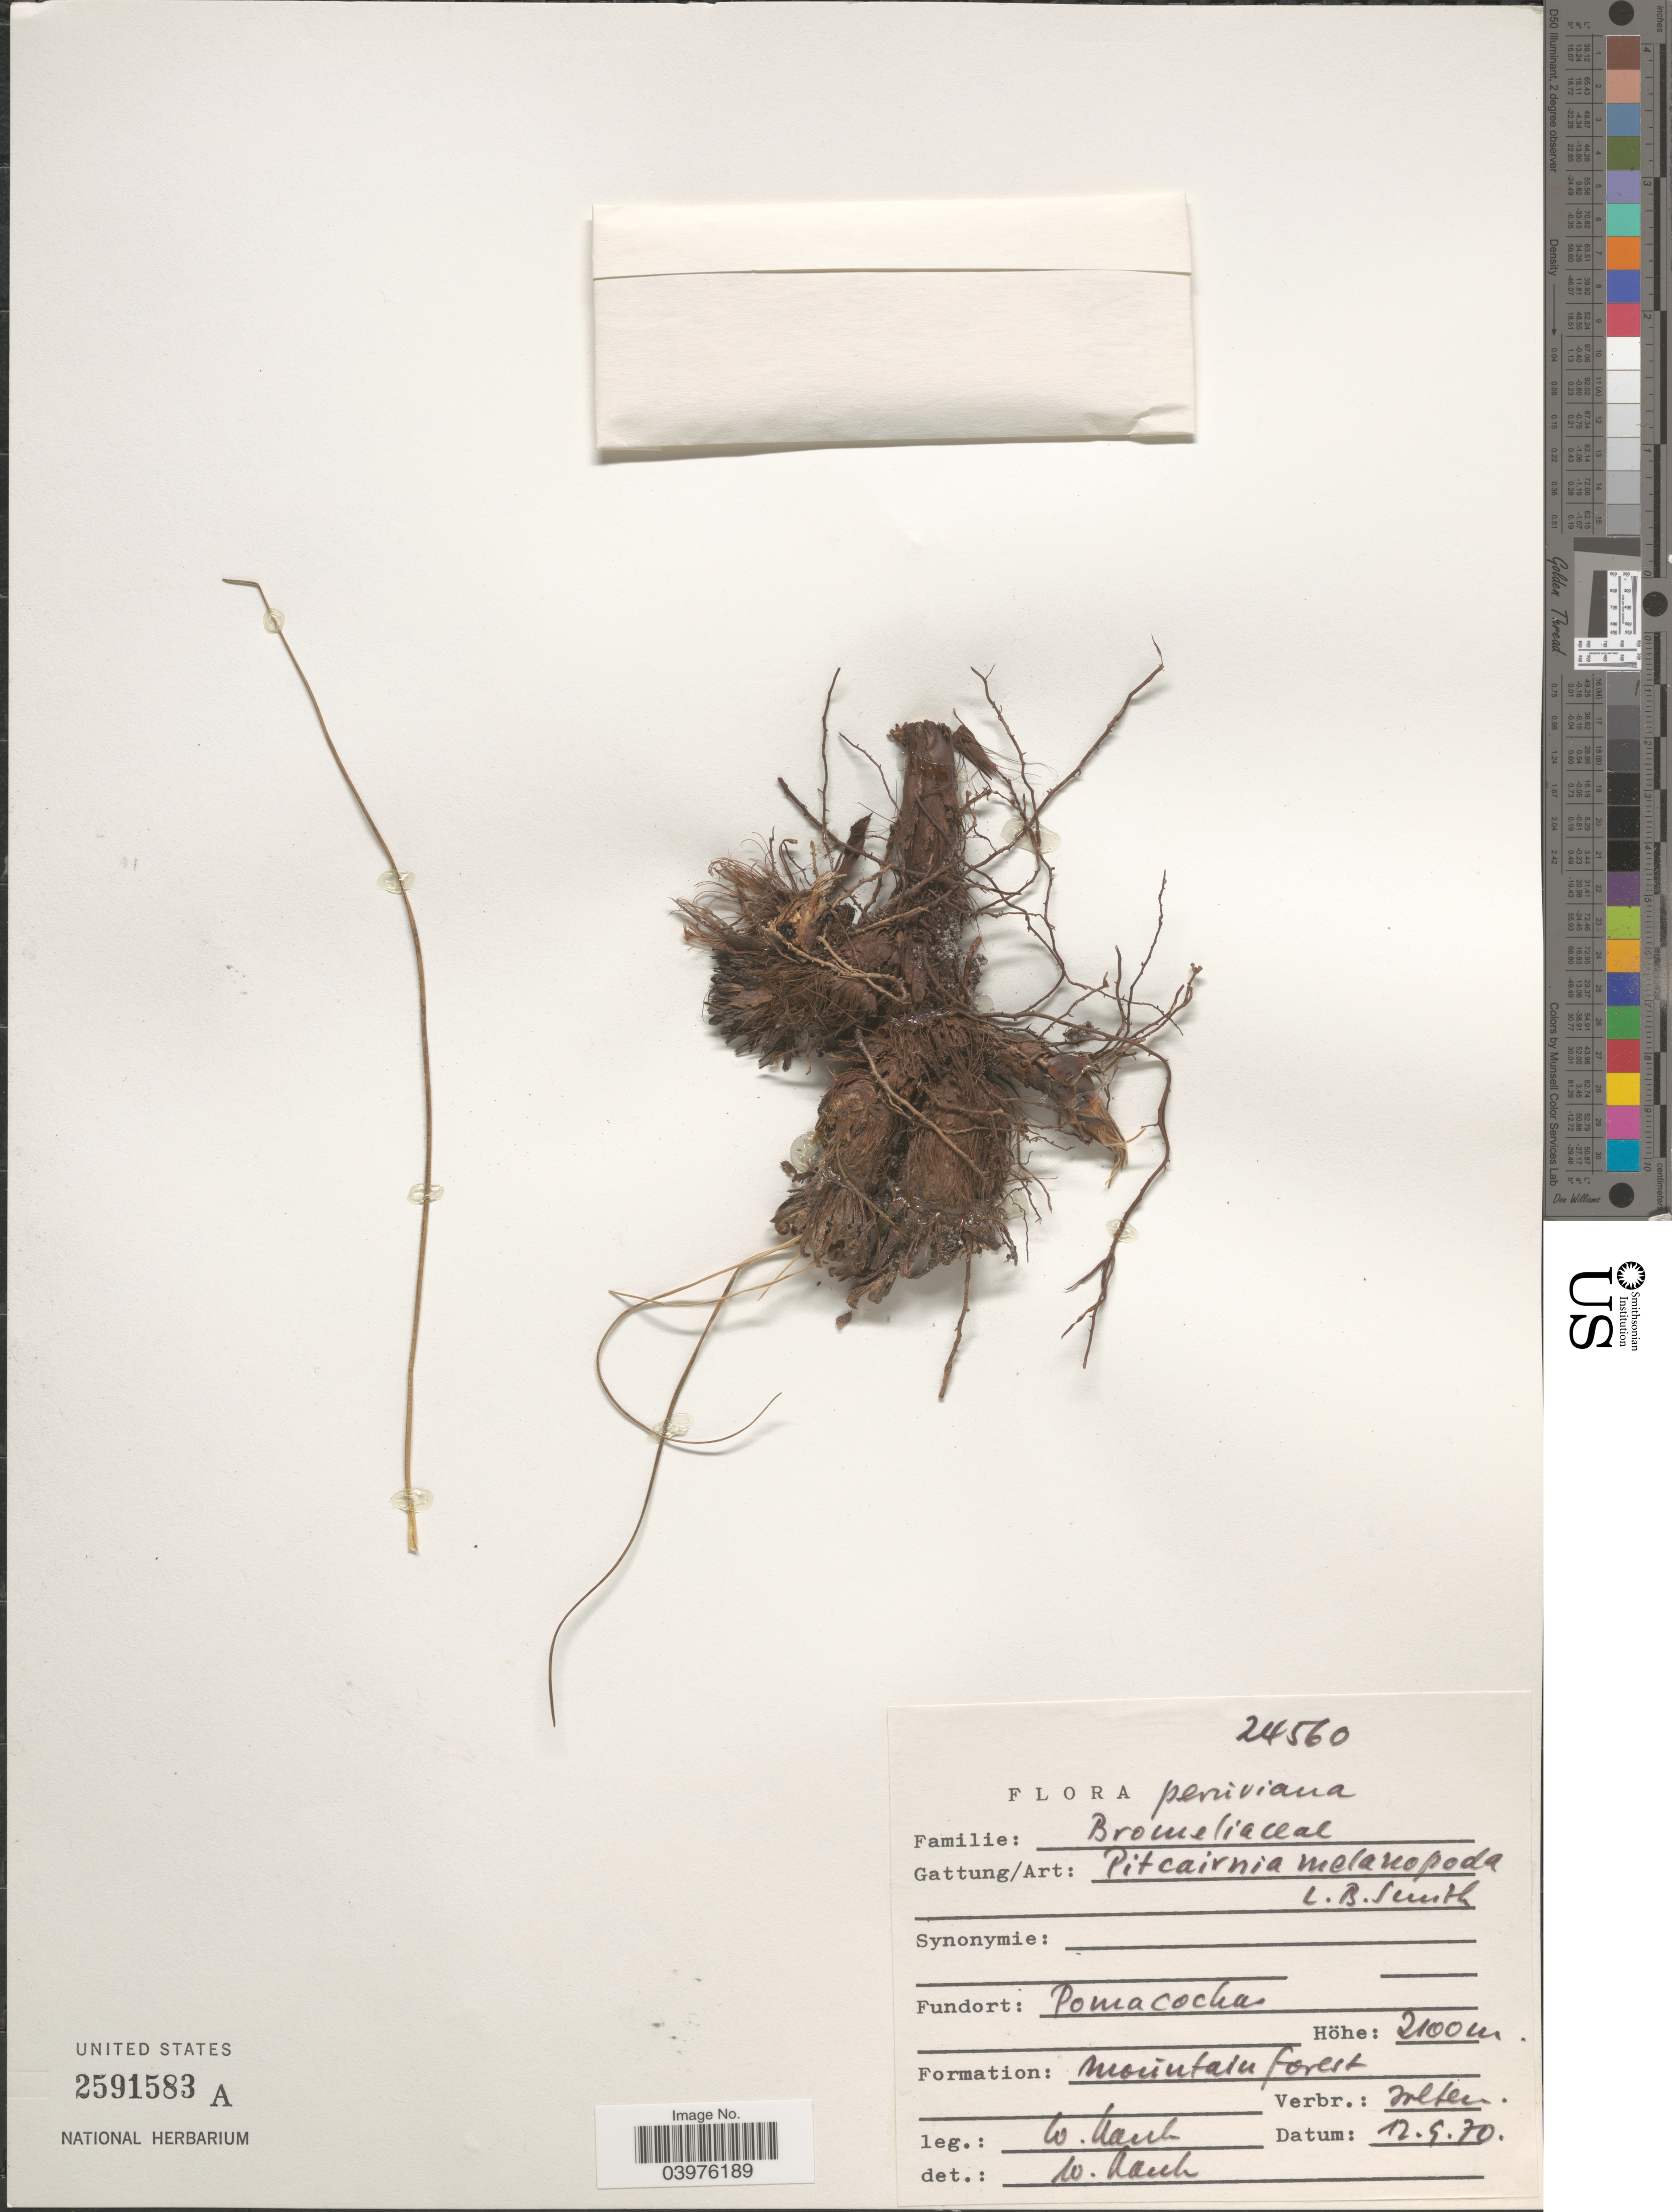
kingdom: Plantae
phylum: Tracheophyta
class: Liliopsida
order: Poales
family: Bromeliaceae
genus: Pitcairnia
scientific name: Pitcairnia melanopoda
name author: L.B. Sm.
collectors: W. Rauh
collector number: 24560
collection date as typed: Transcribed d/m/y: 12/5/70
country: Peru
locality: Pomacocha. Formation: Mountain forest.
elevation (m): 2100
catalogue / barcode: US 2591583A